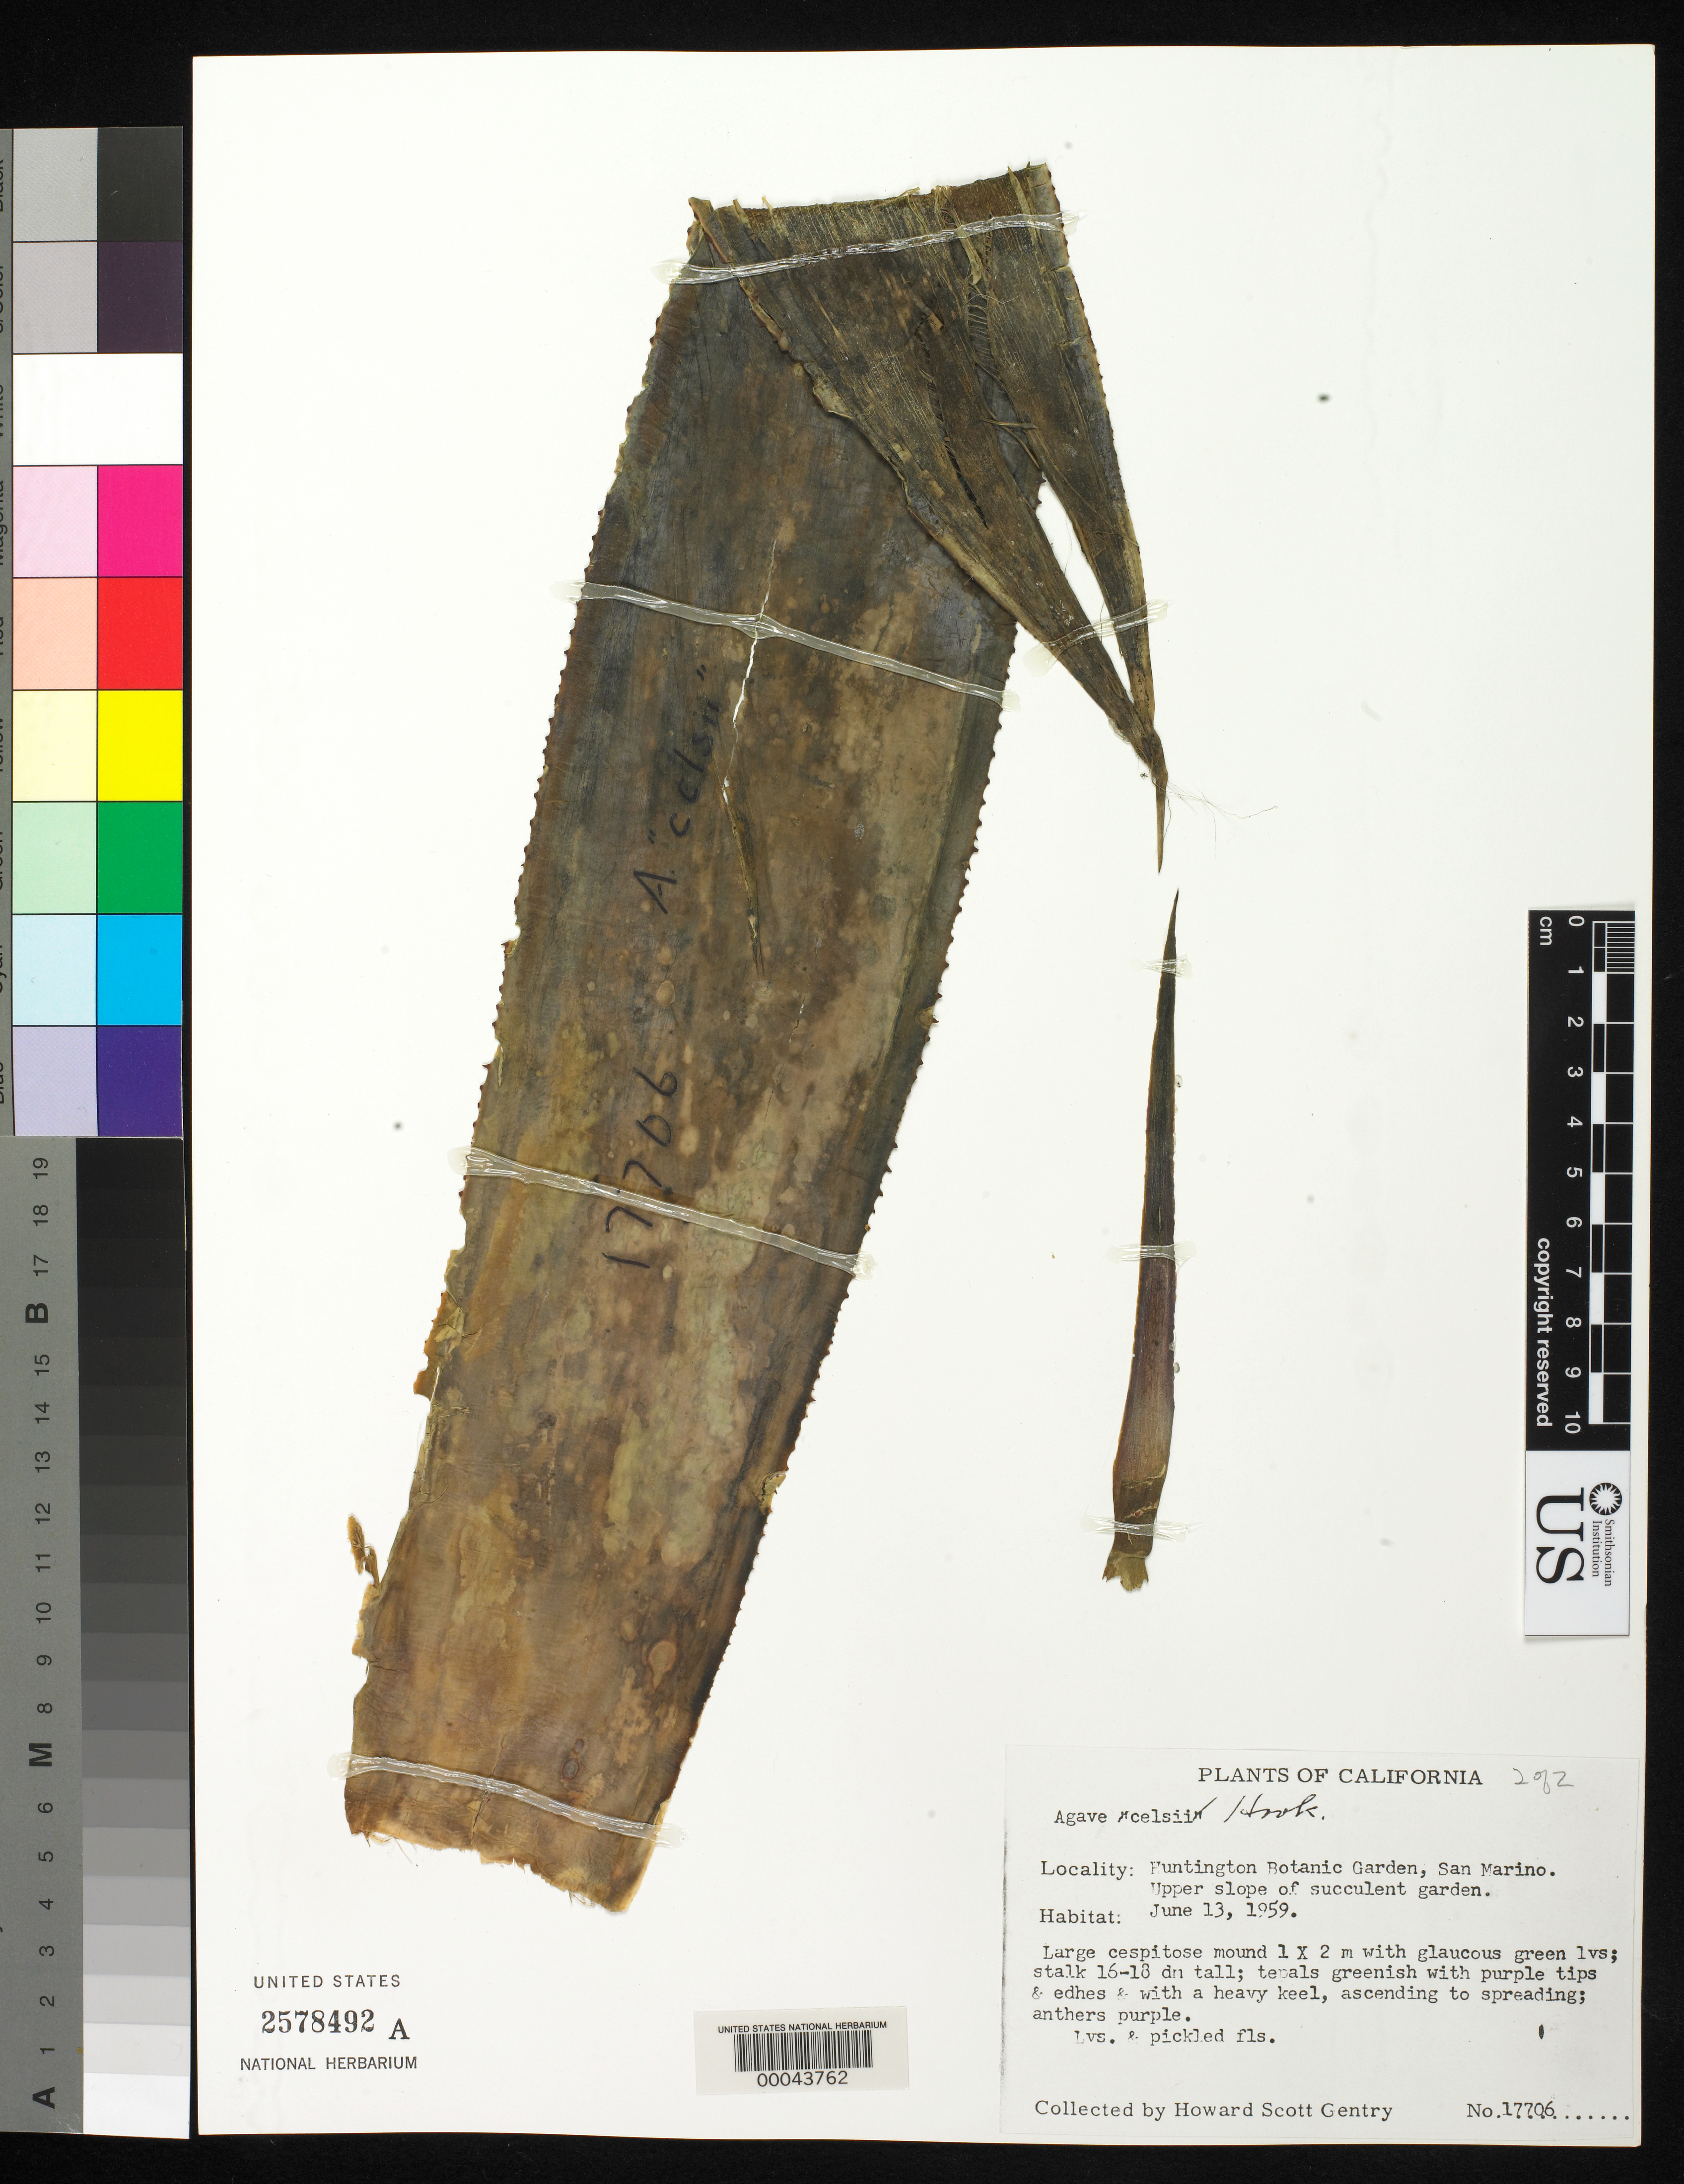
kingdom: Plantae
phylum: Tracheophyta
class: Liliopsida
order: Asparagales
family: Asparagaceae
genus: Agave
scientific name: Agave celsii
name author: Hook.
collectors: H. S. Gentry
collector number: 17706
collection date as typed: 13 Jun 1959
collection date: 1959-06-13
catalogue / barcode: US 2578492A